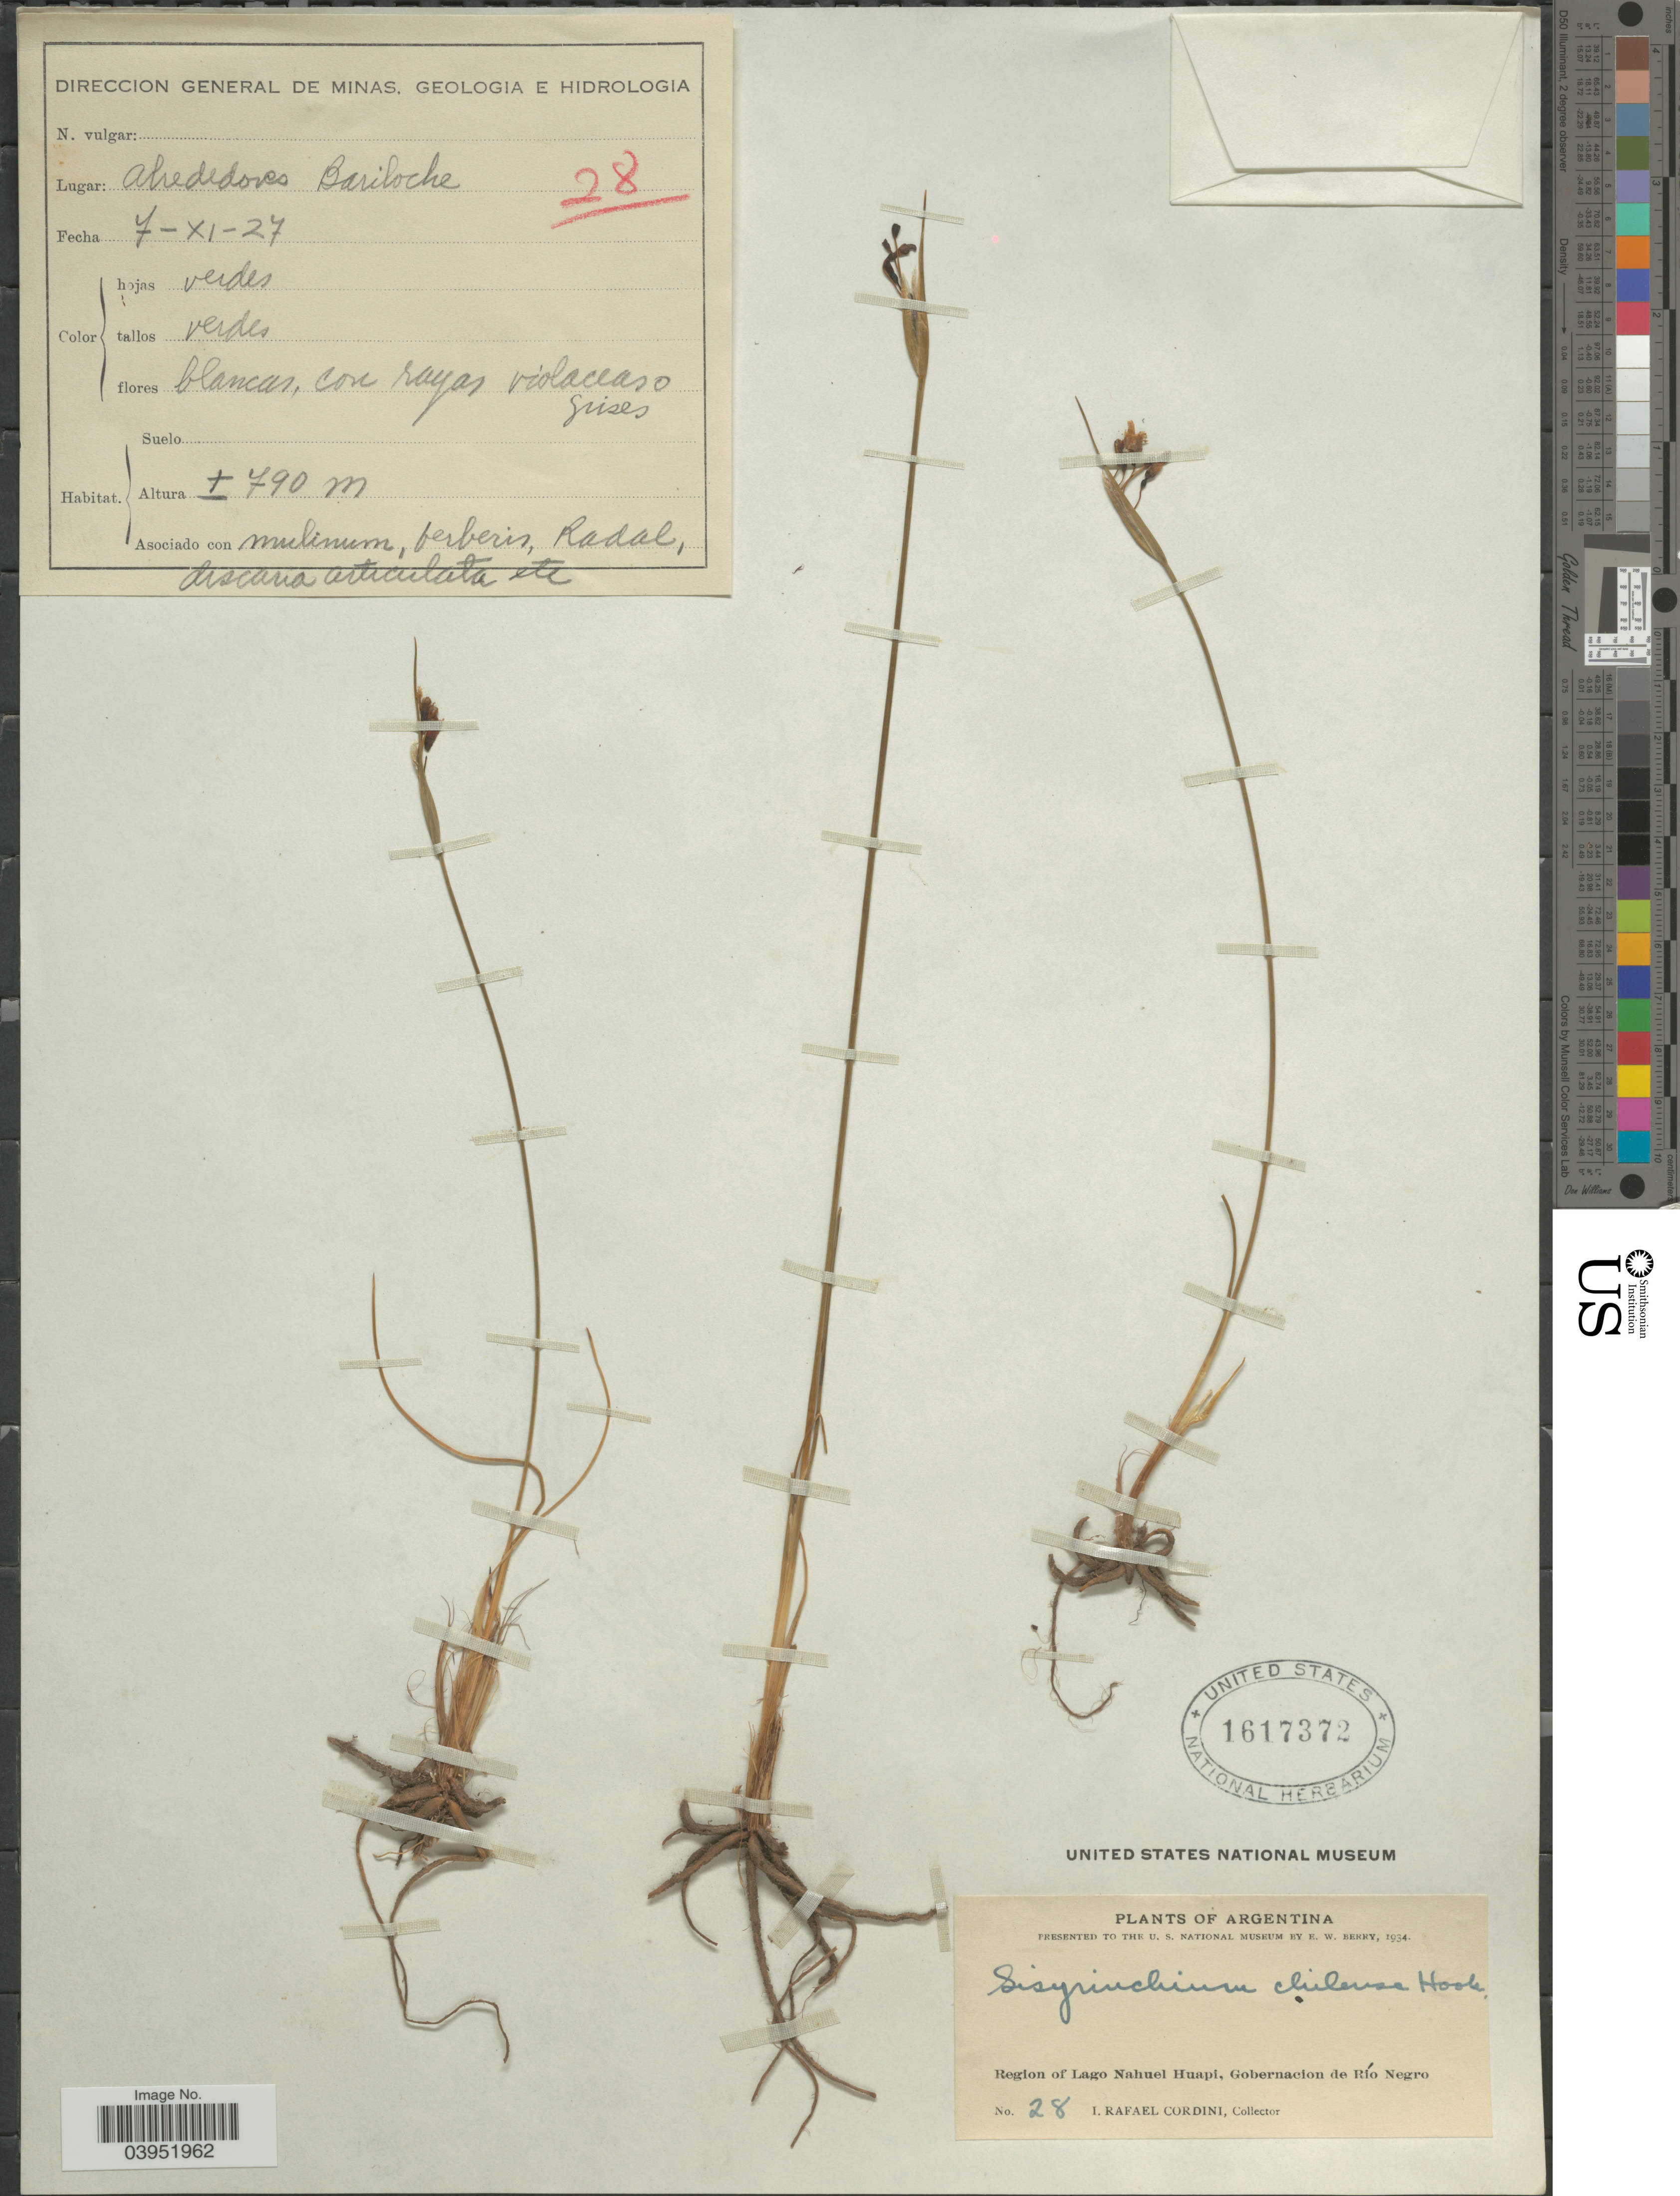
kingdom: Plantae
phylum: Tracheophyta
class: Liliopsida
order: Asparagales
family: Iridaceae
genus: Sisyrinchium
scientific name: Sisyrinchium chilense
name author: Hook.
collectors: I. Cordini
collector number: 28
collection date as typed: Transcribed d/m/y: 7/11/27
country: Argentina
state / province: Rio Negro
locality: Region of Lago Nahuel Huapi, Gobernacion de Río Negro. Alrededores Bariloche.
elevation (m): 790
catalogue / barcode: US 1617372